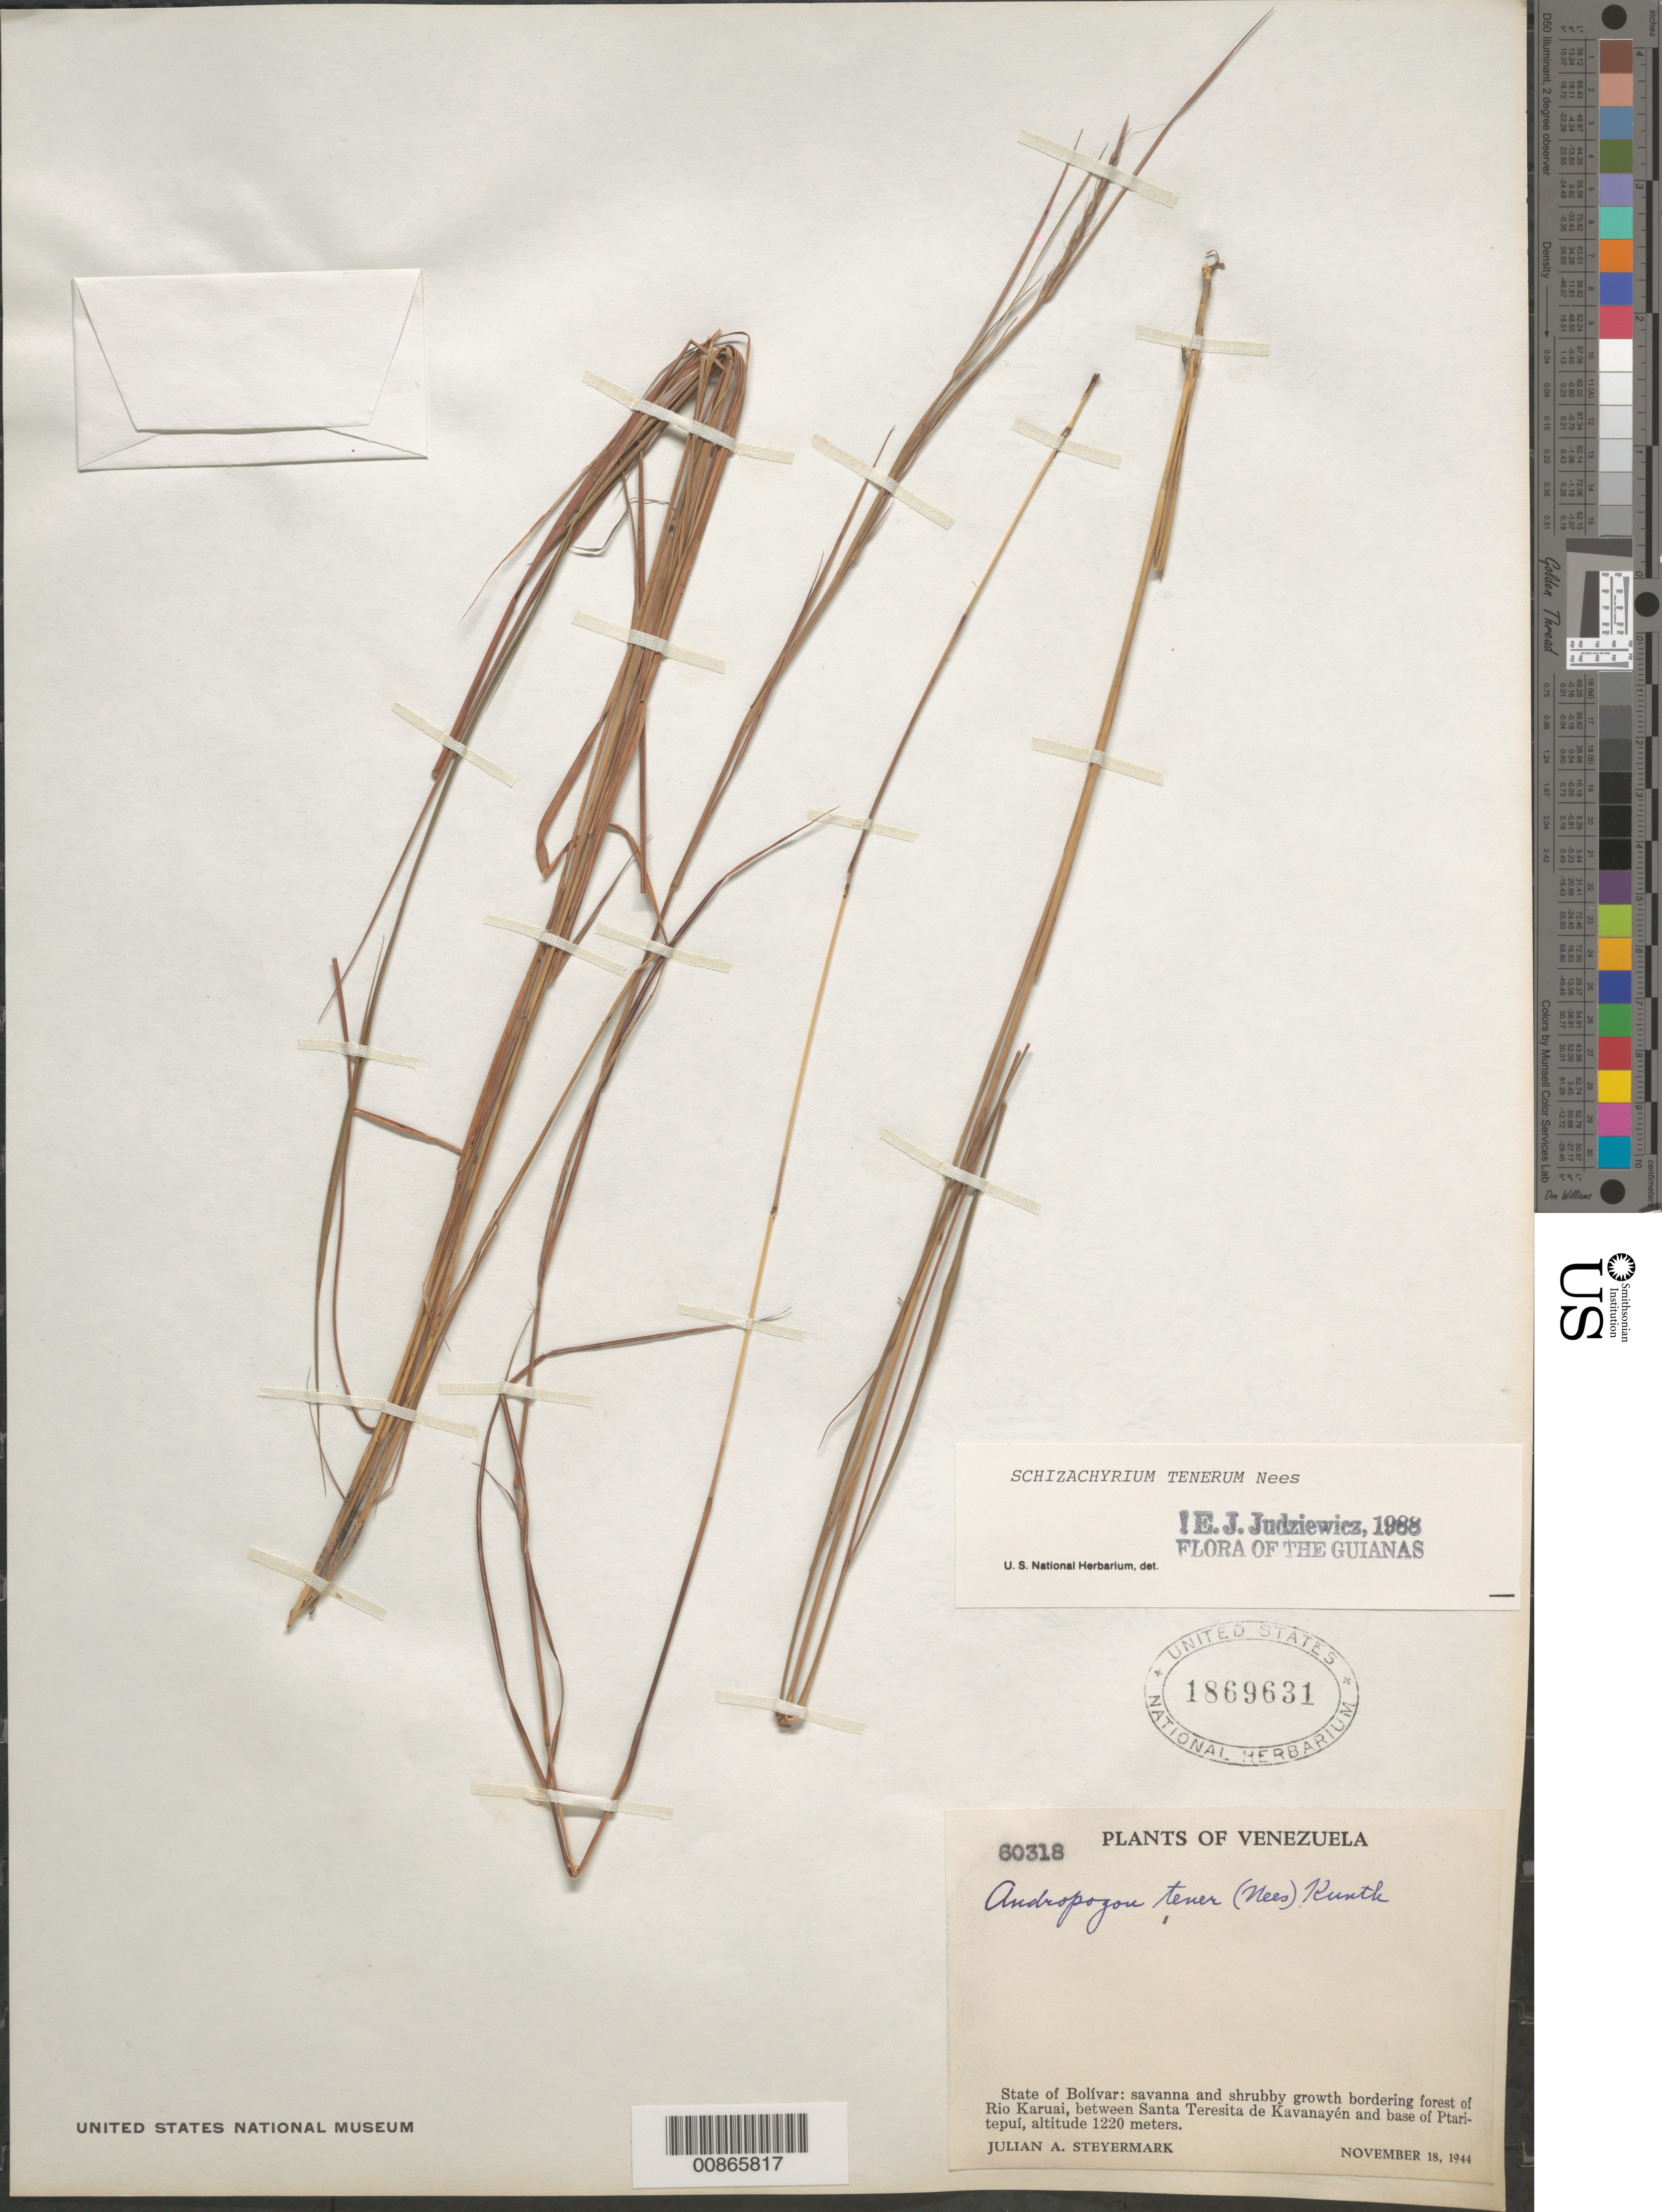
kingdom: Plantae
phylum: Tracheophyta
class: Liliopsida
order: Poales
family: Poaceae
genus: Schizachyrium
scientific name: Schizachyrium tenerum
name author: Nees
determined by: Judziewicz, E. J.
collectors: J. Steyermark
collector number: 60318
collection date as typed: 18-Nov-44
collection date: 1944-11-18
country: Venezuela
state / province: Bolívar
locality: Río Karuai, between Santa Teresita de Kavanayén and base of Ptari-tepuí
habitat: Savanna and shrubby growth bordering forest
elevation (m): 1220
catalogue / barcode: US 1869631